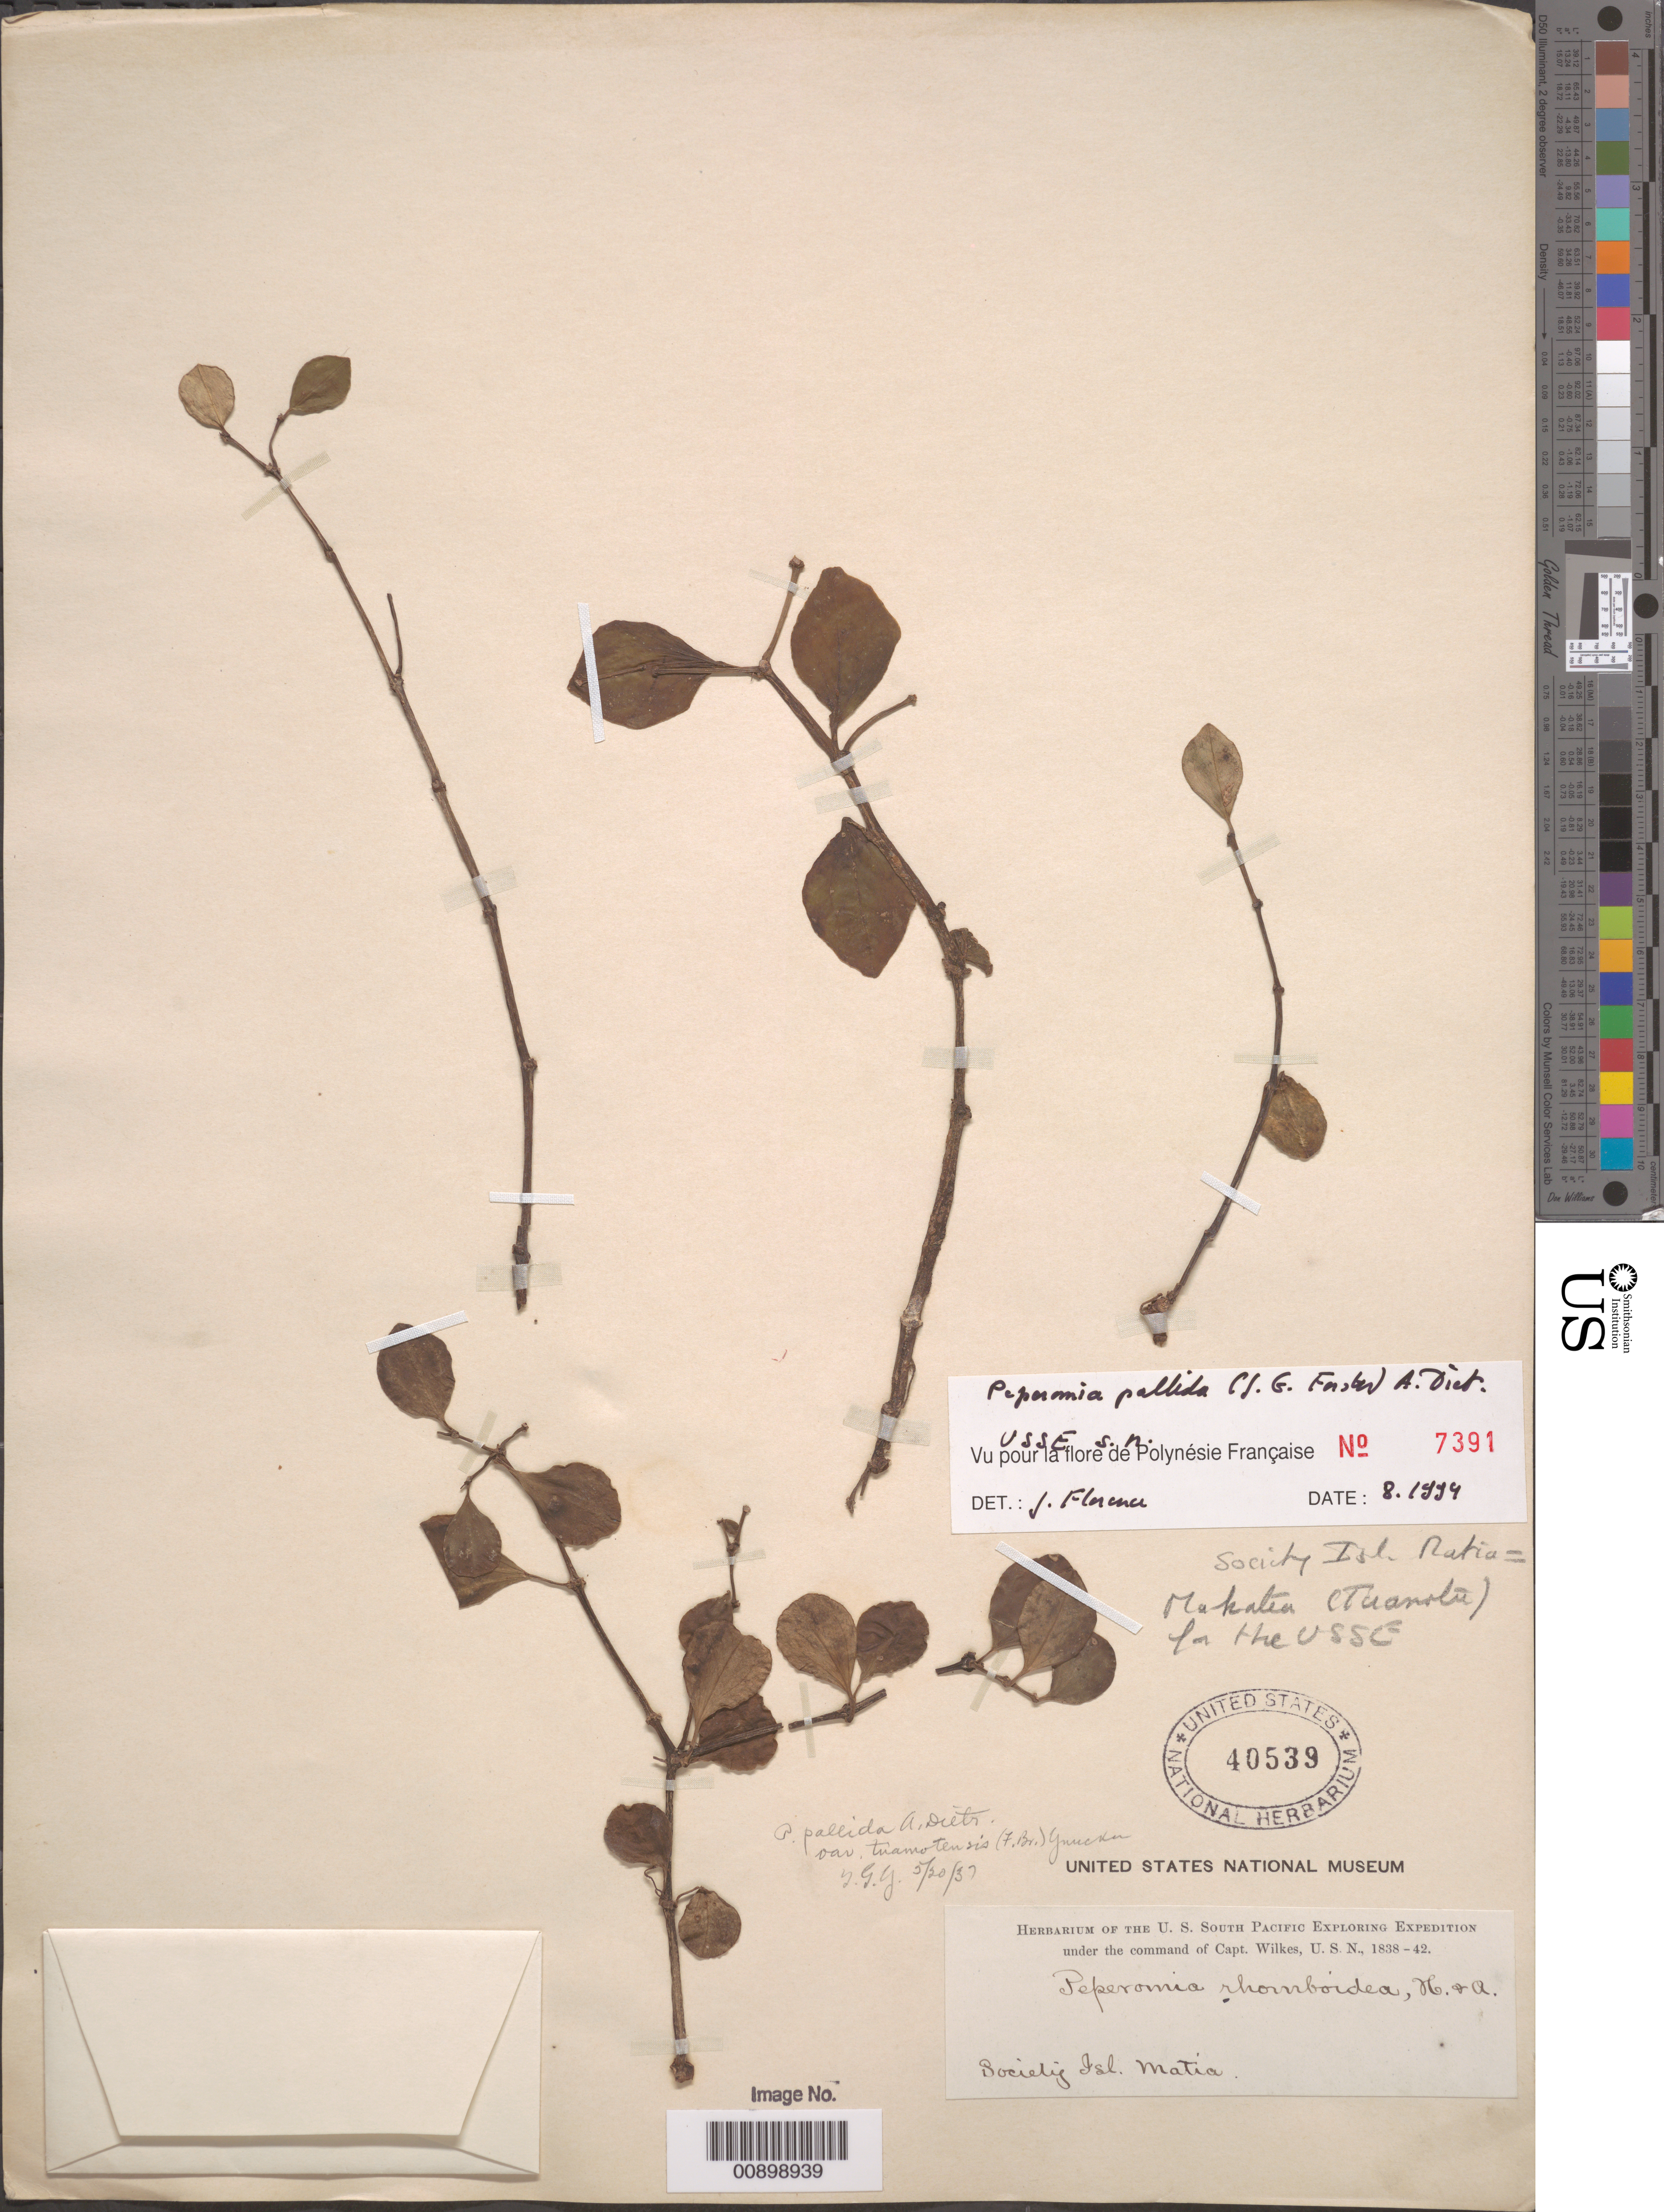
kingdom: Plantae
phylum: Tracheophyta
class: Magnoliopsida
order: Piperales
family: Piperaceae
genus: Peperomia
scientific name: Peperomia rhomboidea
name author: Hook. & Arn.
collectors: Wilkes Explor. Exped.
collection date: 1838/1842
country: French Polynesia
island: Tahiti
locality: Society Isl. Matia.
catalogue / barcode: US 40539